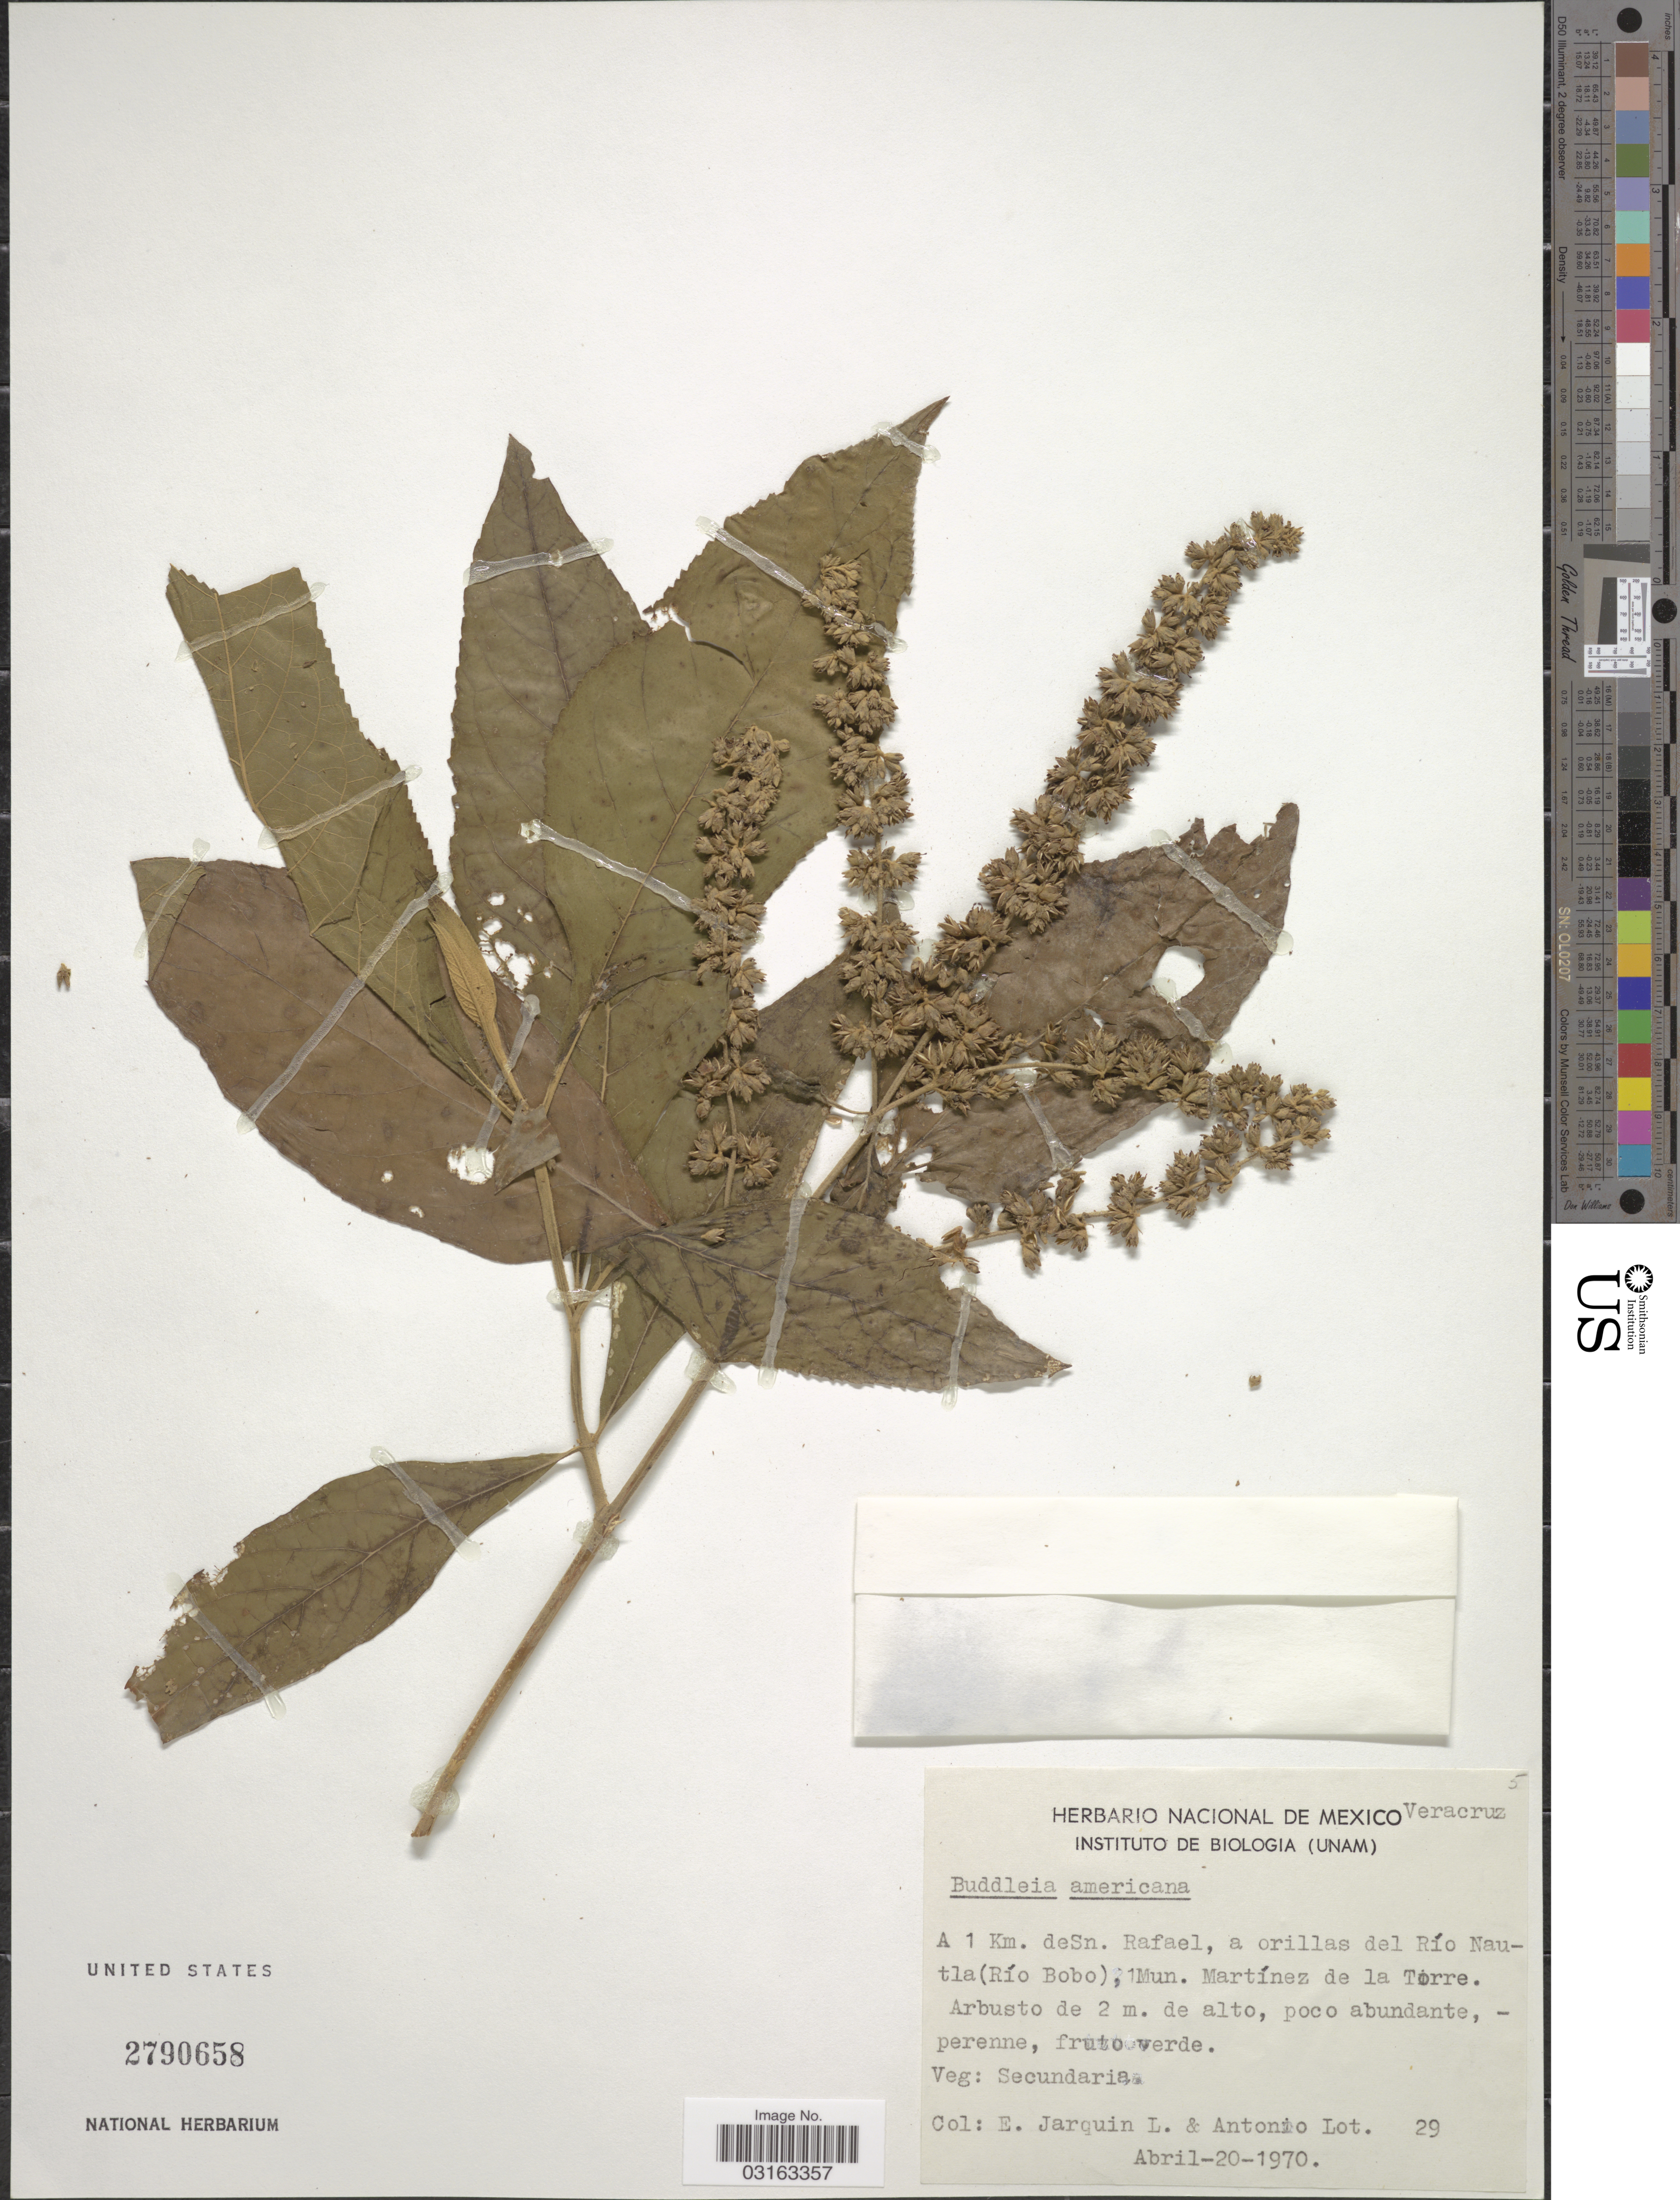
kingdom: Plantae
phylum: Tracheophyta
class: Magnoliopsida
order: Lamiales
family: Scrophulariaceae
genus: Buddleja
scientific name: Buddleja americana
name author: L.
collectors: E. Jarquin L. & Lot, A.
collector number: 29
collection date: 1970-04-20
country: Mexico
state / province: Veracruz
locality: Veracruz. A 1 Km. deSn. Rafael, a orillas del Río Nautla (Río Bobo), Mun. Martínez de la Torre.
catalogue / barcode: US 2790658